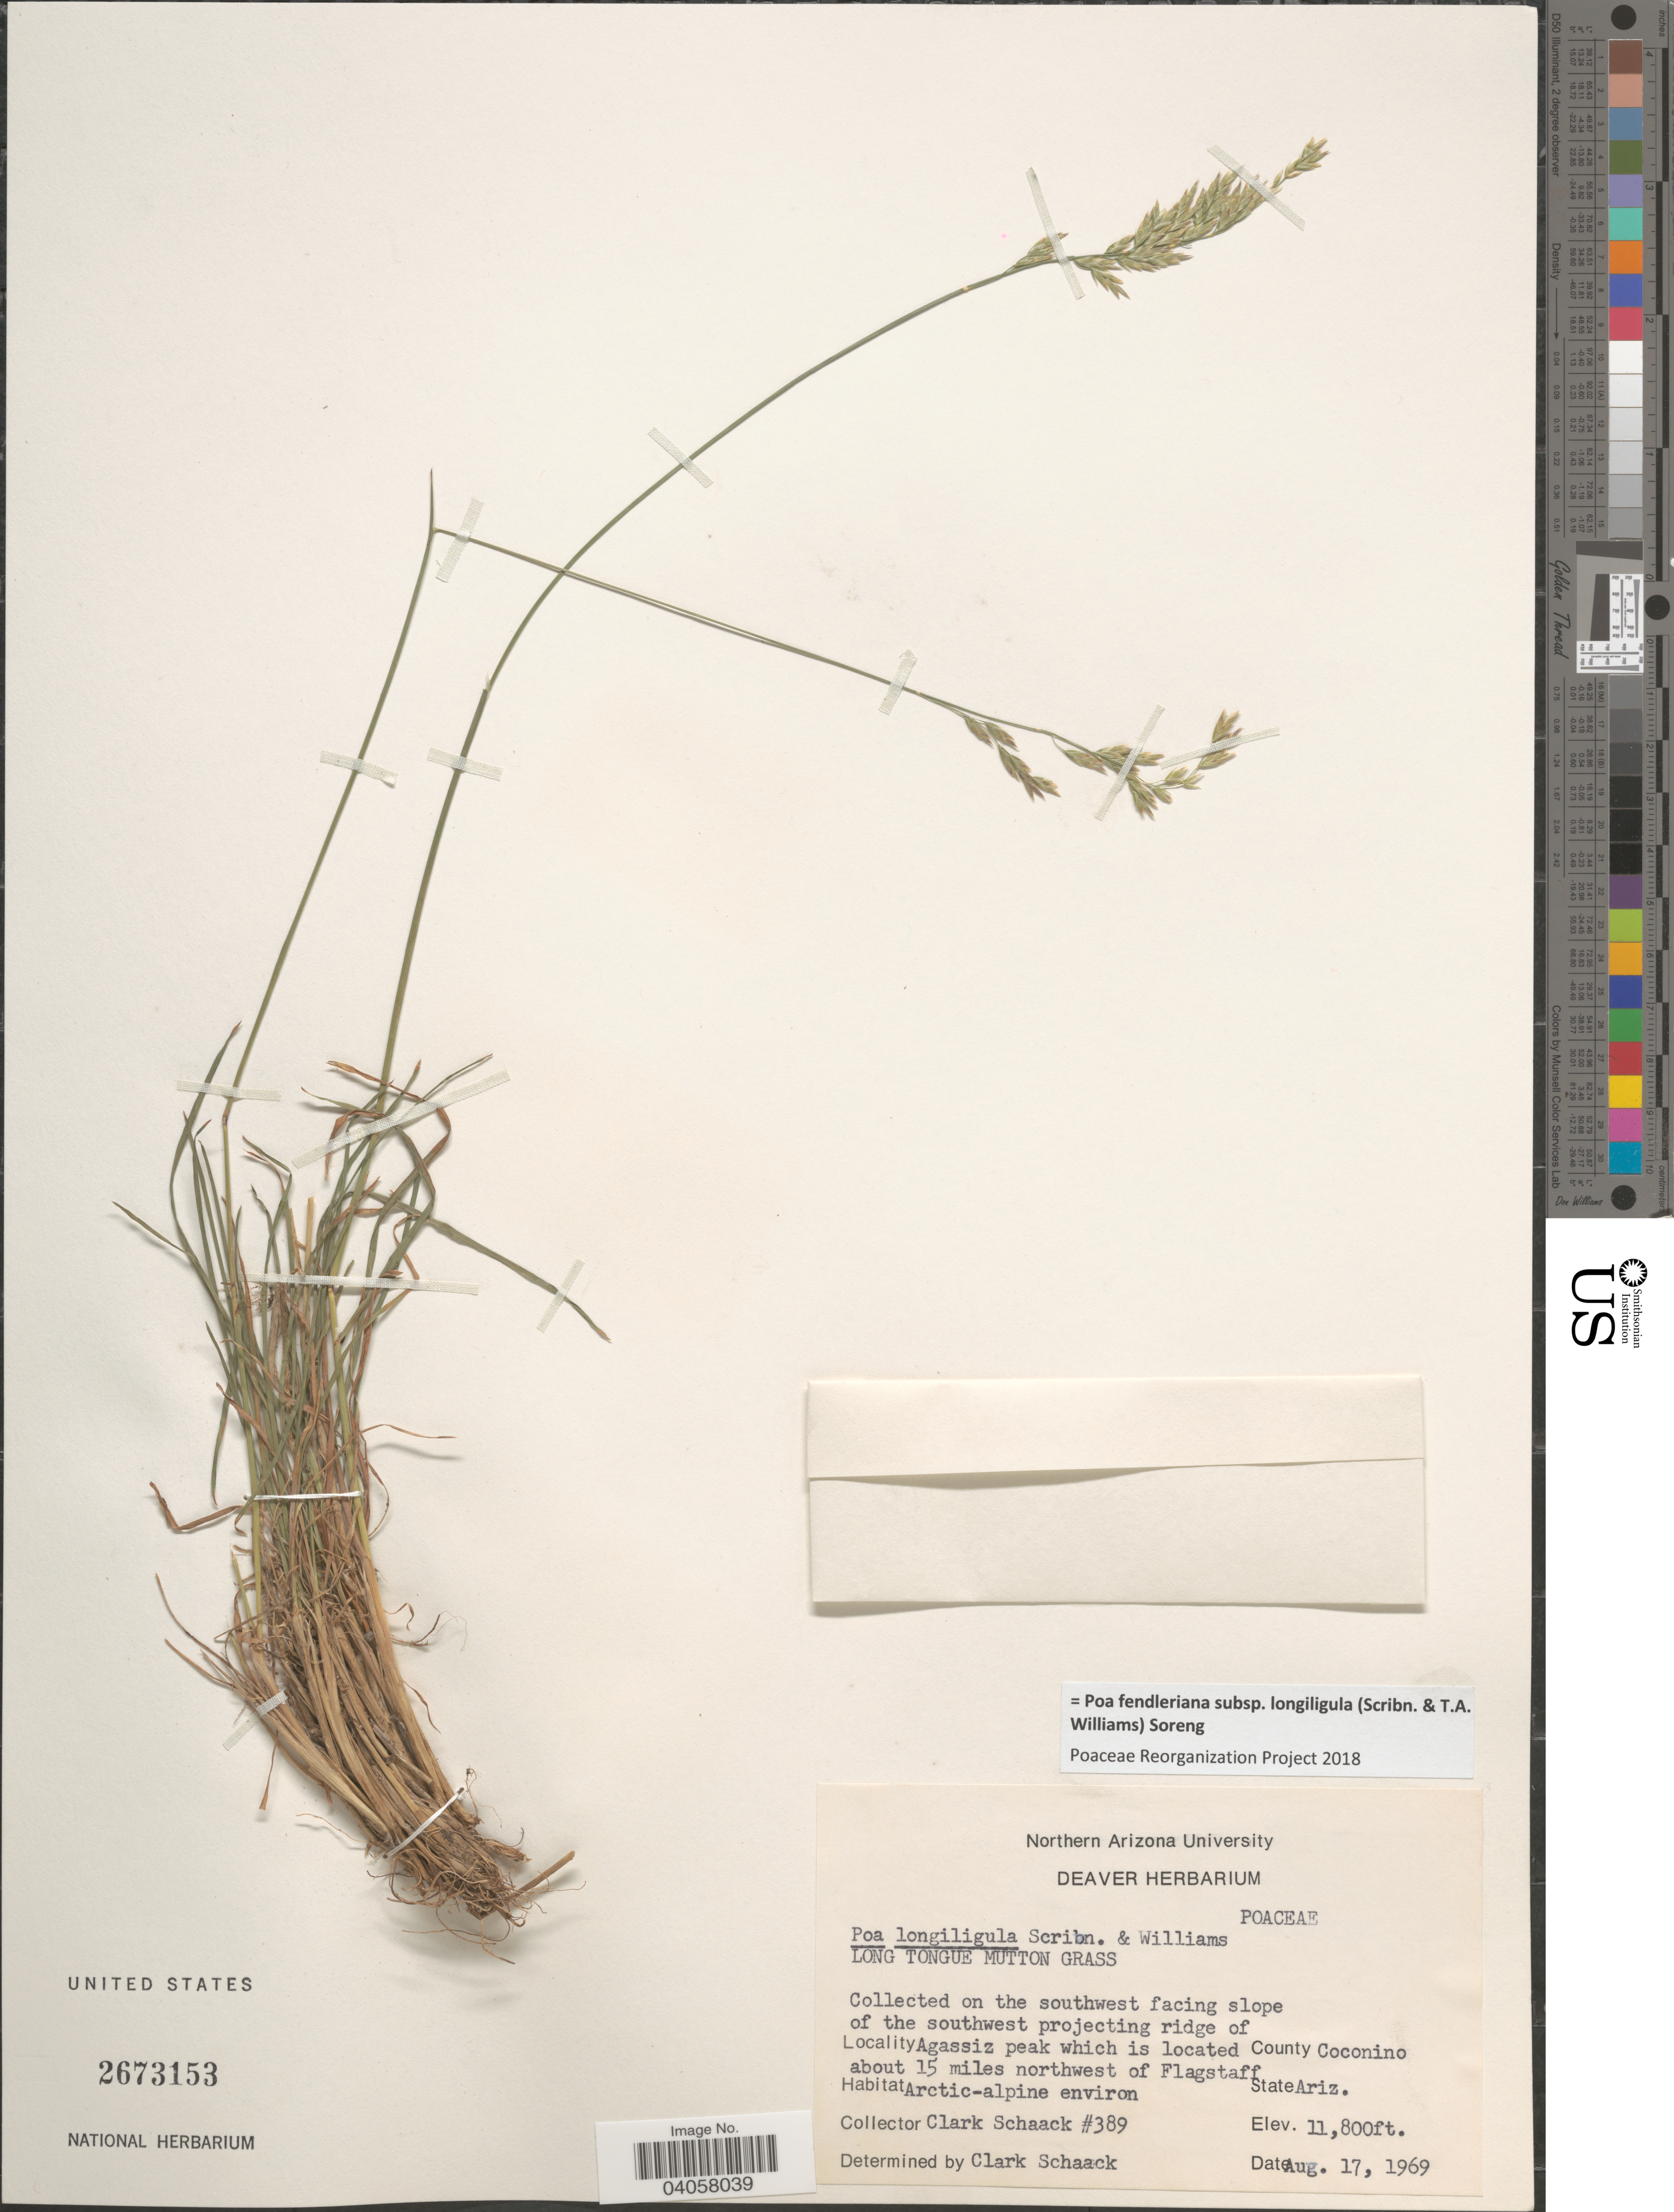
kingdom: Plantae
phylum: Tracheophyta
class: Liliopsida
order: Poales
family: Poaceae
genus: Poa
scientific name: Poa fendleriana subsp. longiligula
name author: (Scribn. & T.A. Williams) Soreng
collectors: C. G. Schaack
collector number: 389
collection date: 1969-08-17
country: United States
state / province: Arizona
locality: On the southwest facing slope of the southwest projecting ridge of Agassiz peak which is located about 15 miles northwest of Flagstaff. County Coconino.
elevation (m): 3597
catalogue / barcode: US 2673153